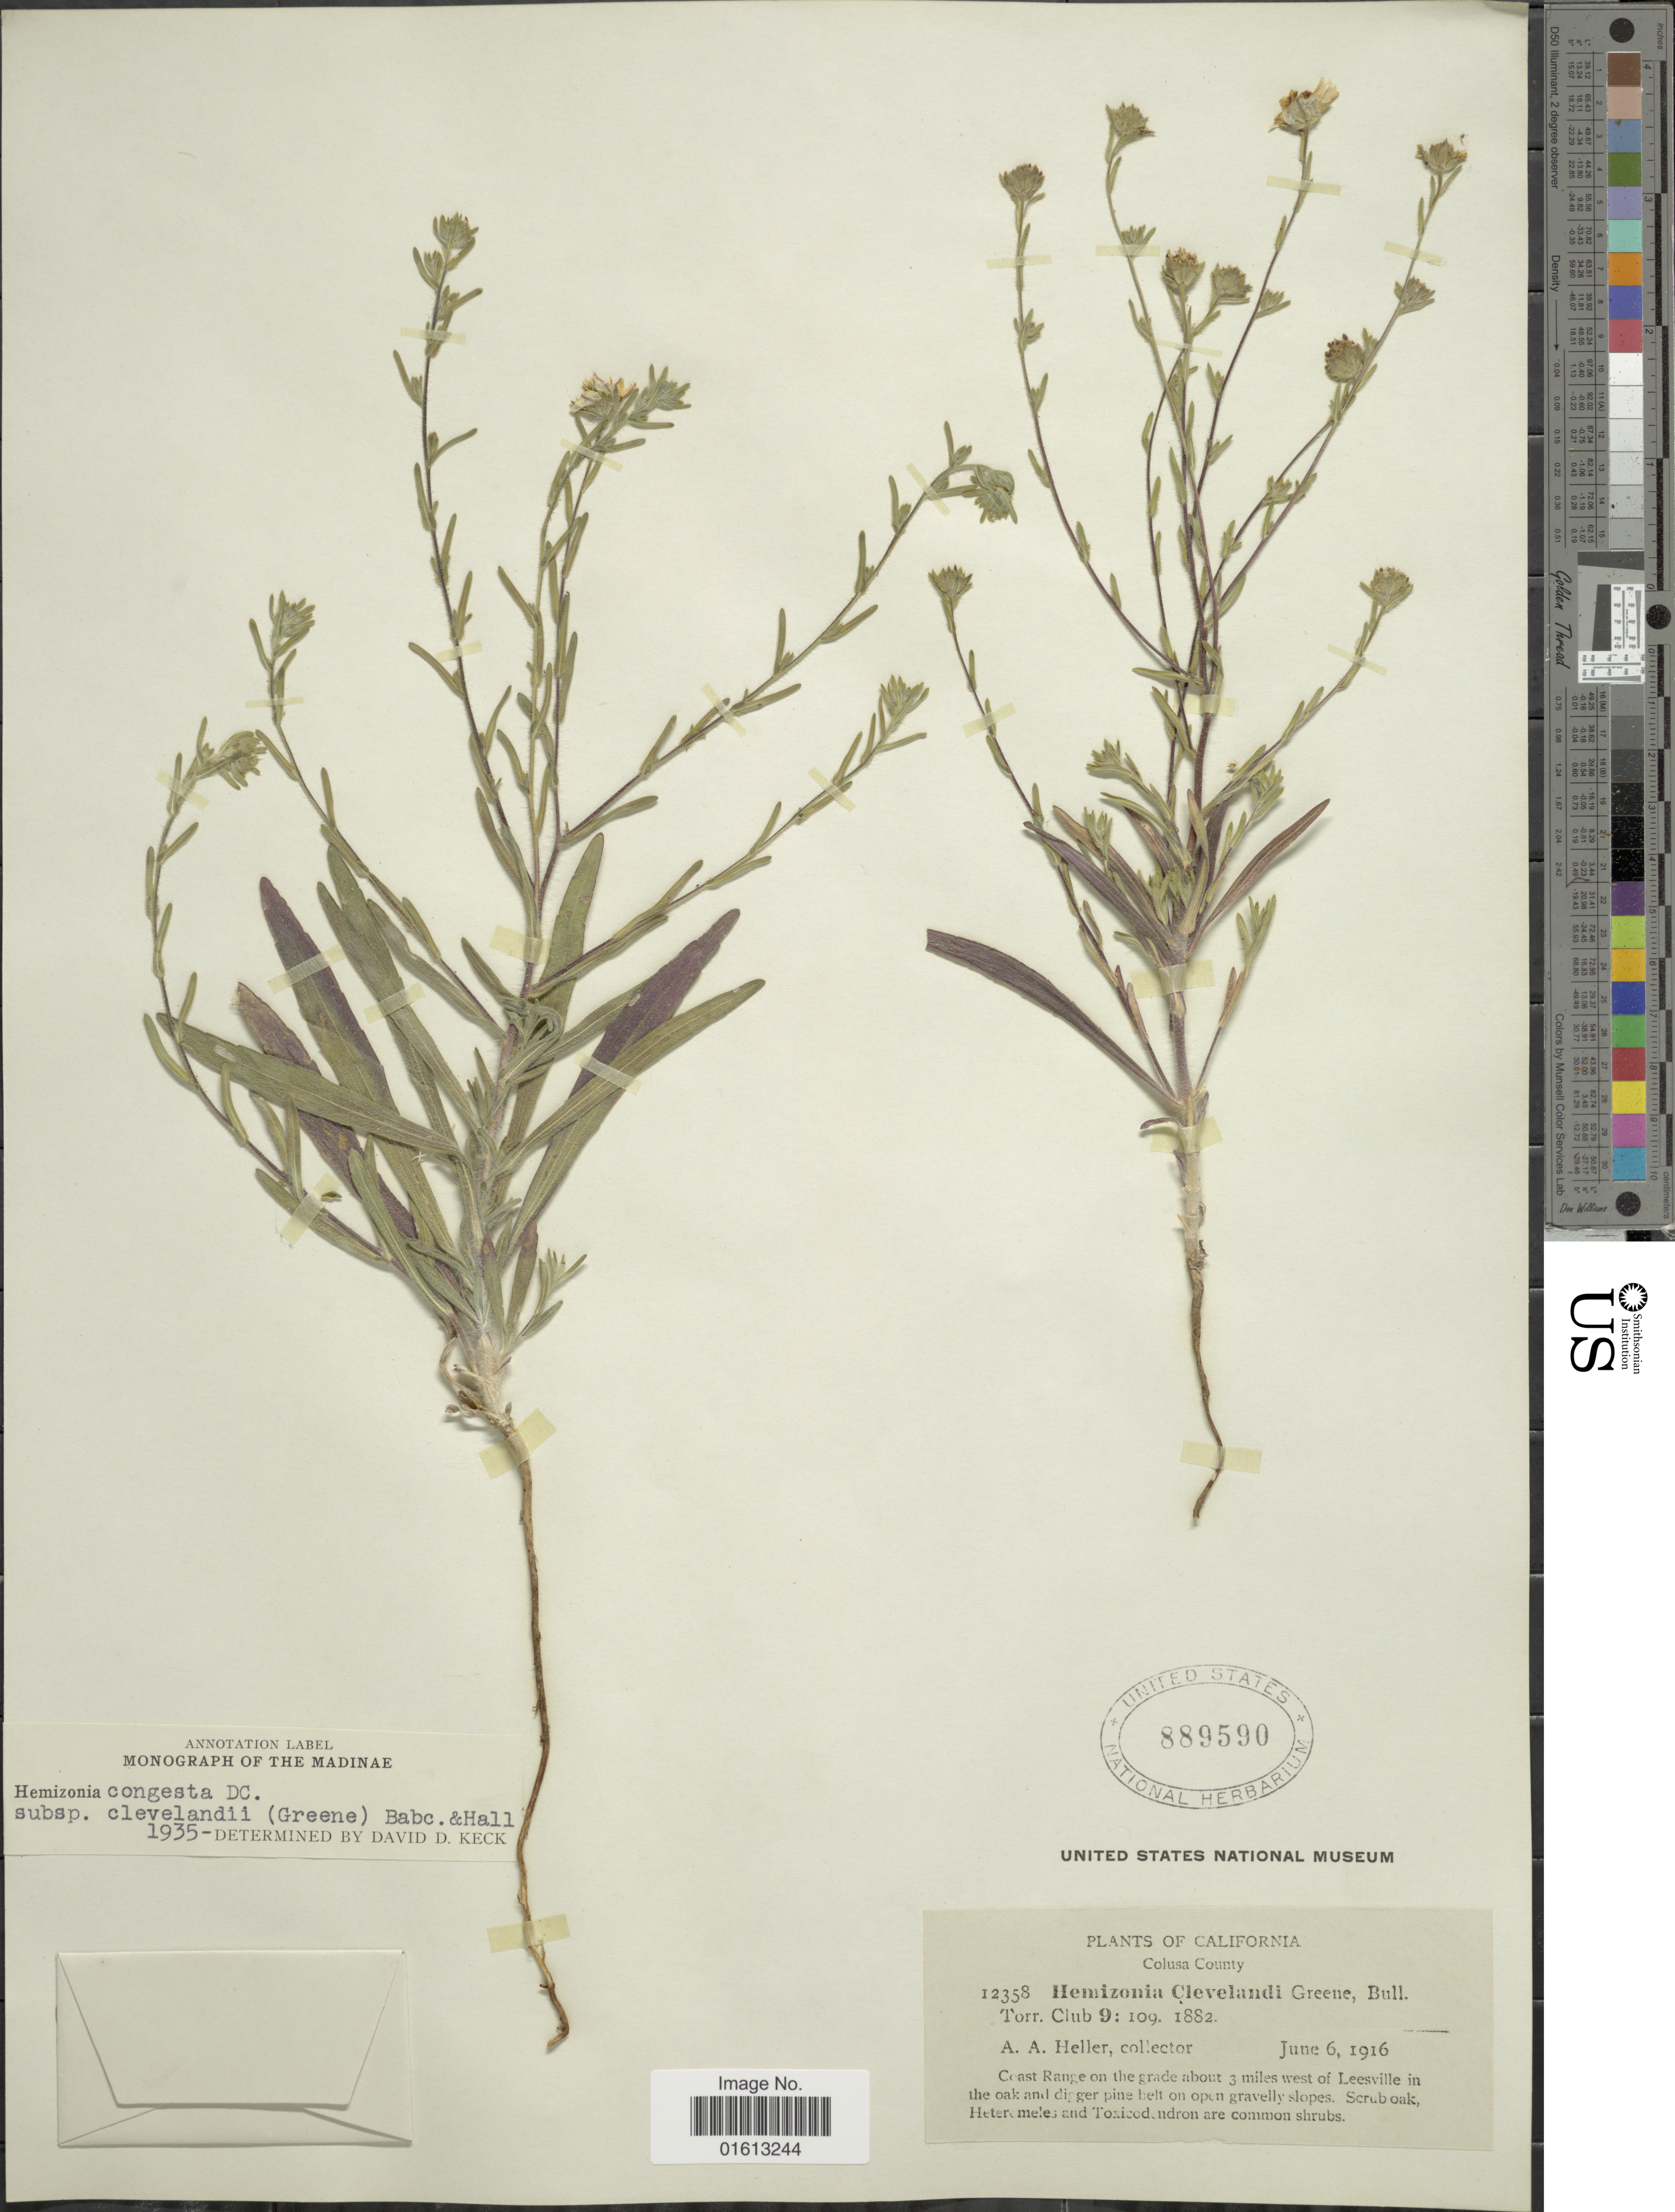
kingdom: Plantae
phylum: Tracheophyta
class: Magnoliopsida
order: Asterales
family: Asteraceae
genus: Hemizonia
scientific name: Hemizonia congesta subsp. clevelandii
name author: (Greene) Babc. & H.M. Hall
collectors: A. A. Heller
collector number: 12358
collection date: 1916-06-06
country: United States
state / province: California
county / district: Colusa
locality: Colusa County, Ceast range on the grade about 3 miles west of Leesville in the oak and digger pine belt on open gravelly slopes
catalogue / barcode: US 889590